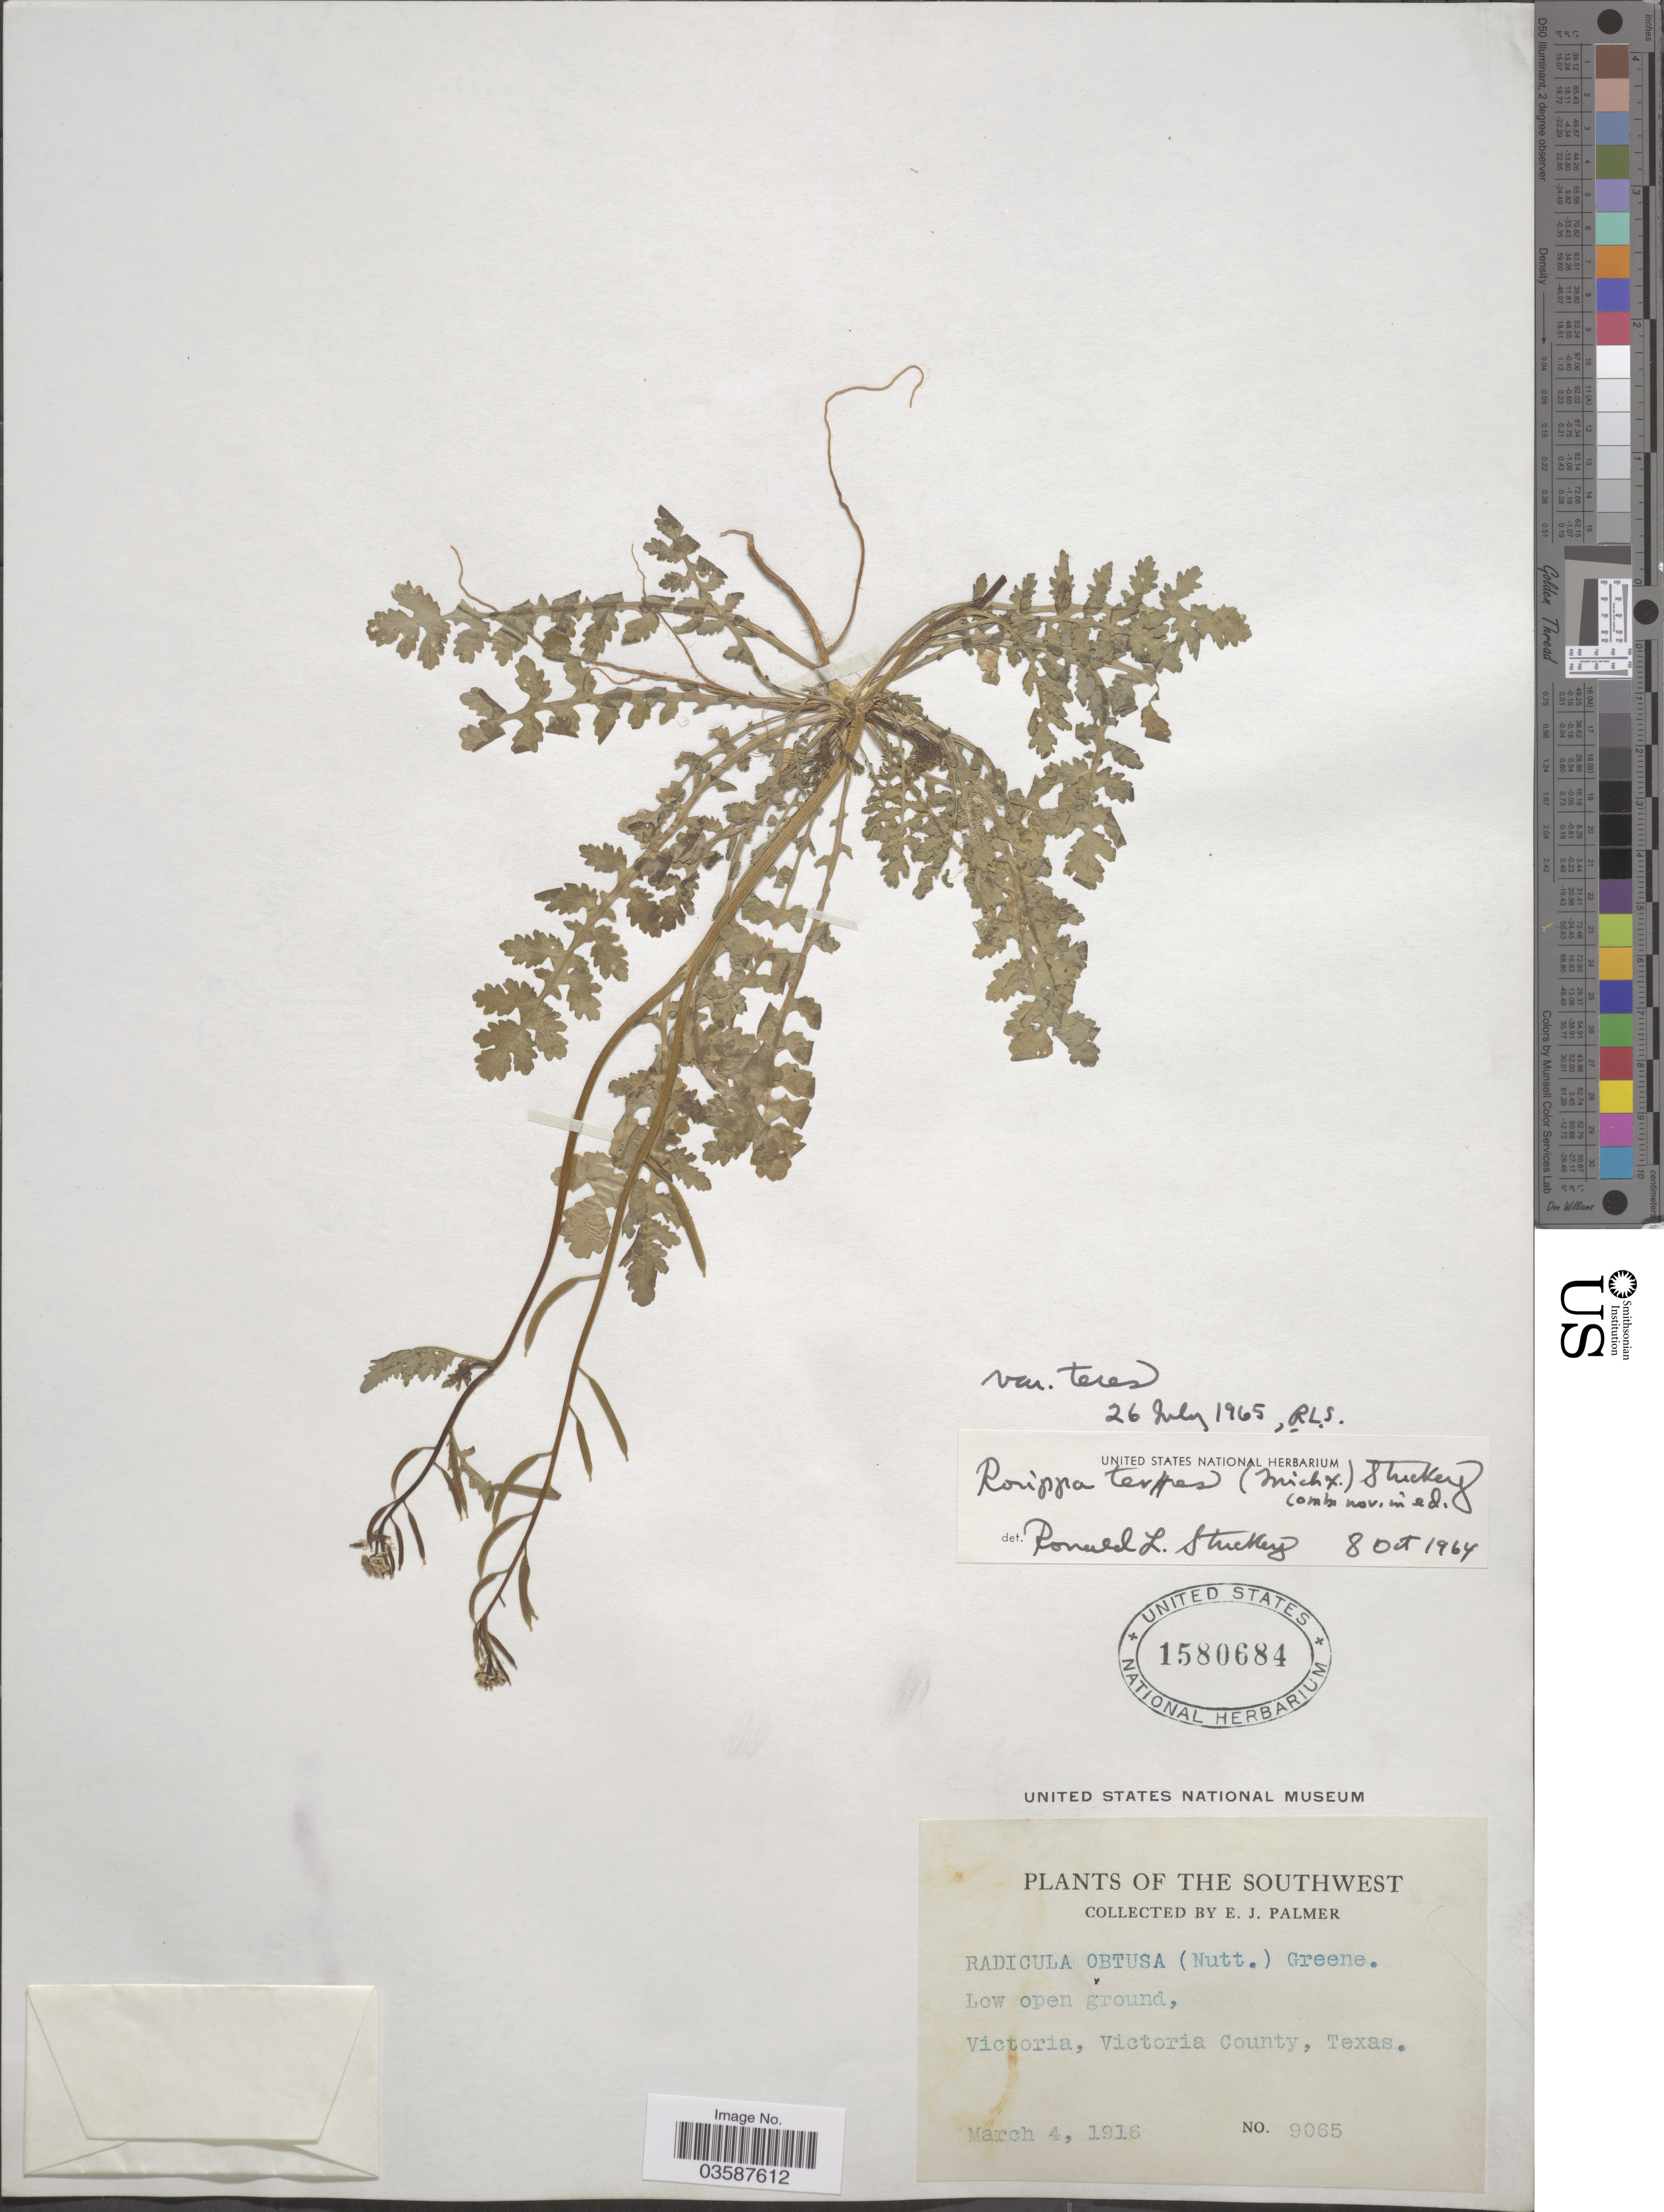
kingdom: Plantae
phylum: Tracheophyta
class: Magnoliopsida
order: Brassicales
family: Brassicaceae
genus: Rorippa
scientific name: Rorippa teres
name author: (Michx.) Stuckey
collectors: E. J. Palmer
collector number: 9065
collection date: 1916-03-04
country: United States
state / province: Texas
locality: The Southwest. Victoria, Victoria County.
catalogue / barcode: US 1580684